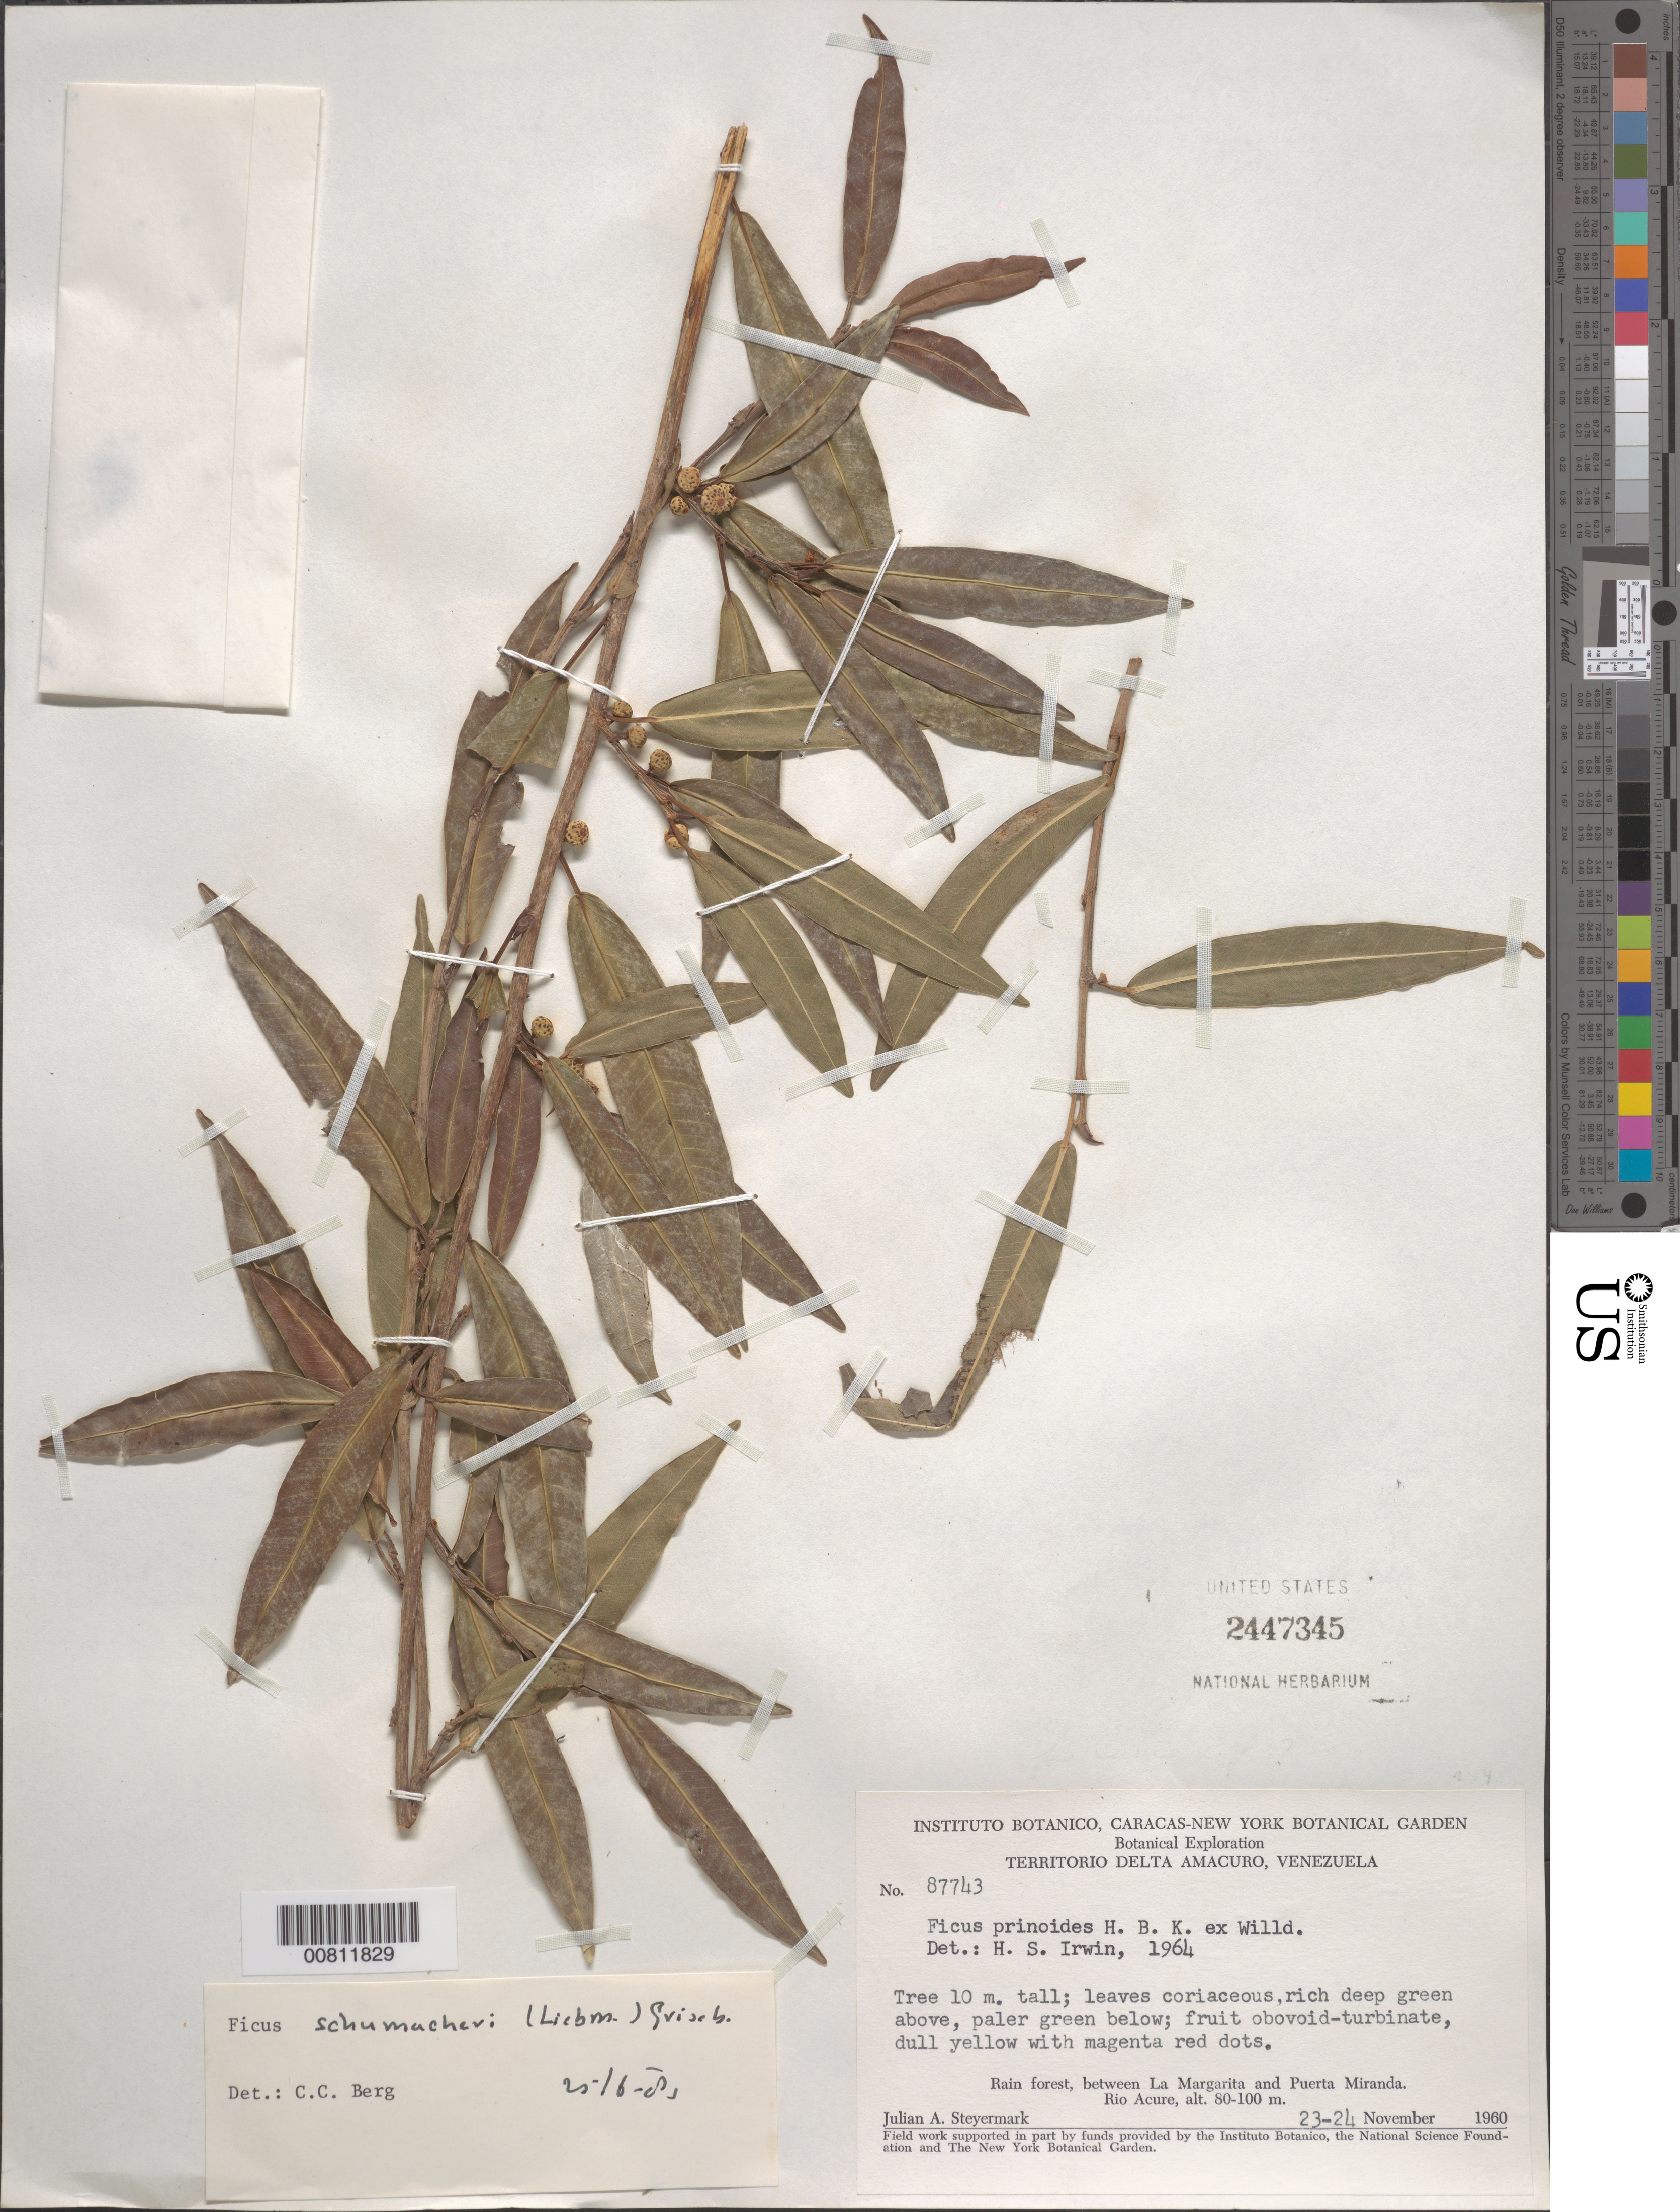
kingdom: Plantae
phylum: Tracheophyta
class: Magnoliopsida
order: Rosales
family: Moraceae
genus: Ficus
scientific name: Ficus schumacheri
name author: (Liebm.) Griseb.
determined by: Berg, C. C.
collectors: J. Steyermark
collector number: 87743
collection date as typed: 23-Nov-60 to 24-Nov-60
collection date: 1960-11-23/1960-11-24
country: Venezuela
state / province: Delta Amacuro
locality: Río Acure, between La Margarita and Puerto Miranda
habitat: Rain forest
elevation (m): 80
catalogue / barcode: US 2447345